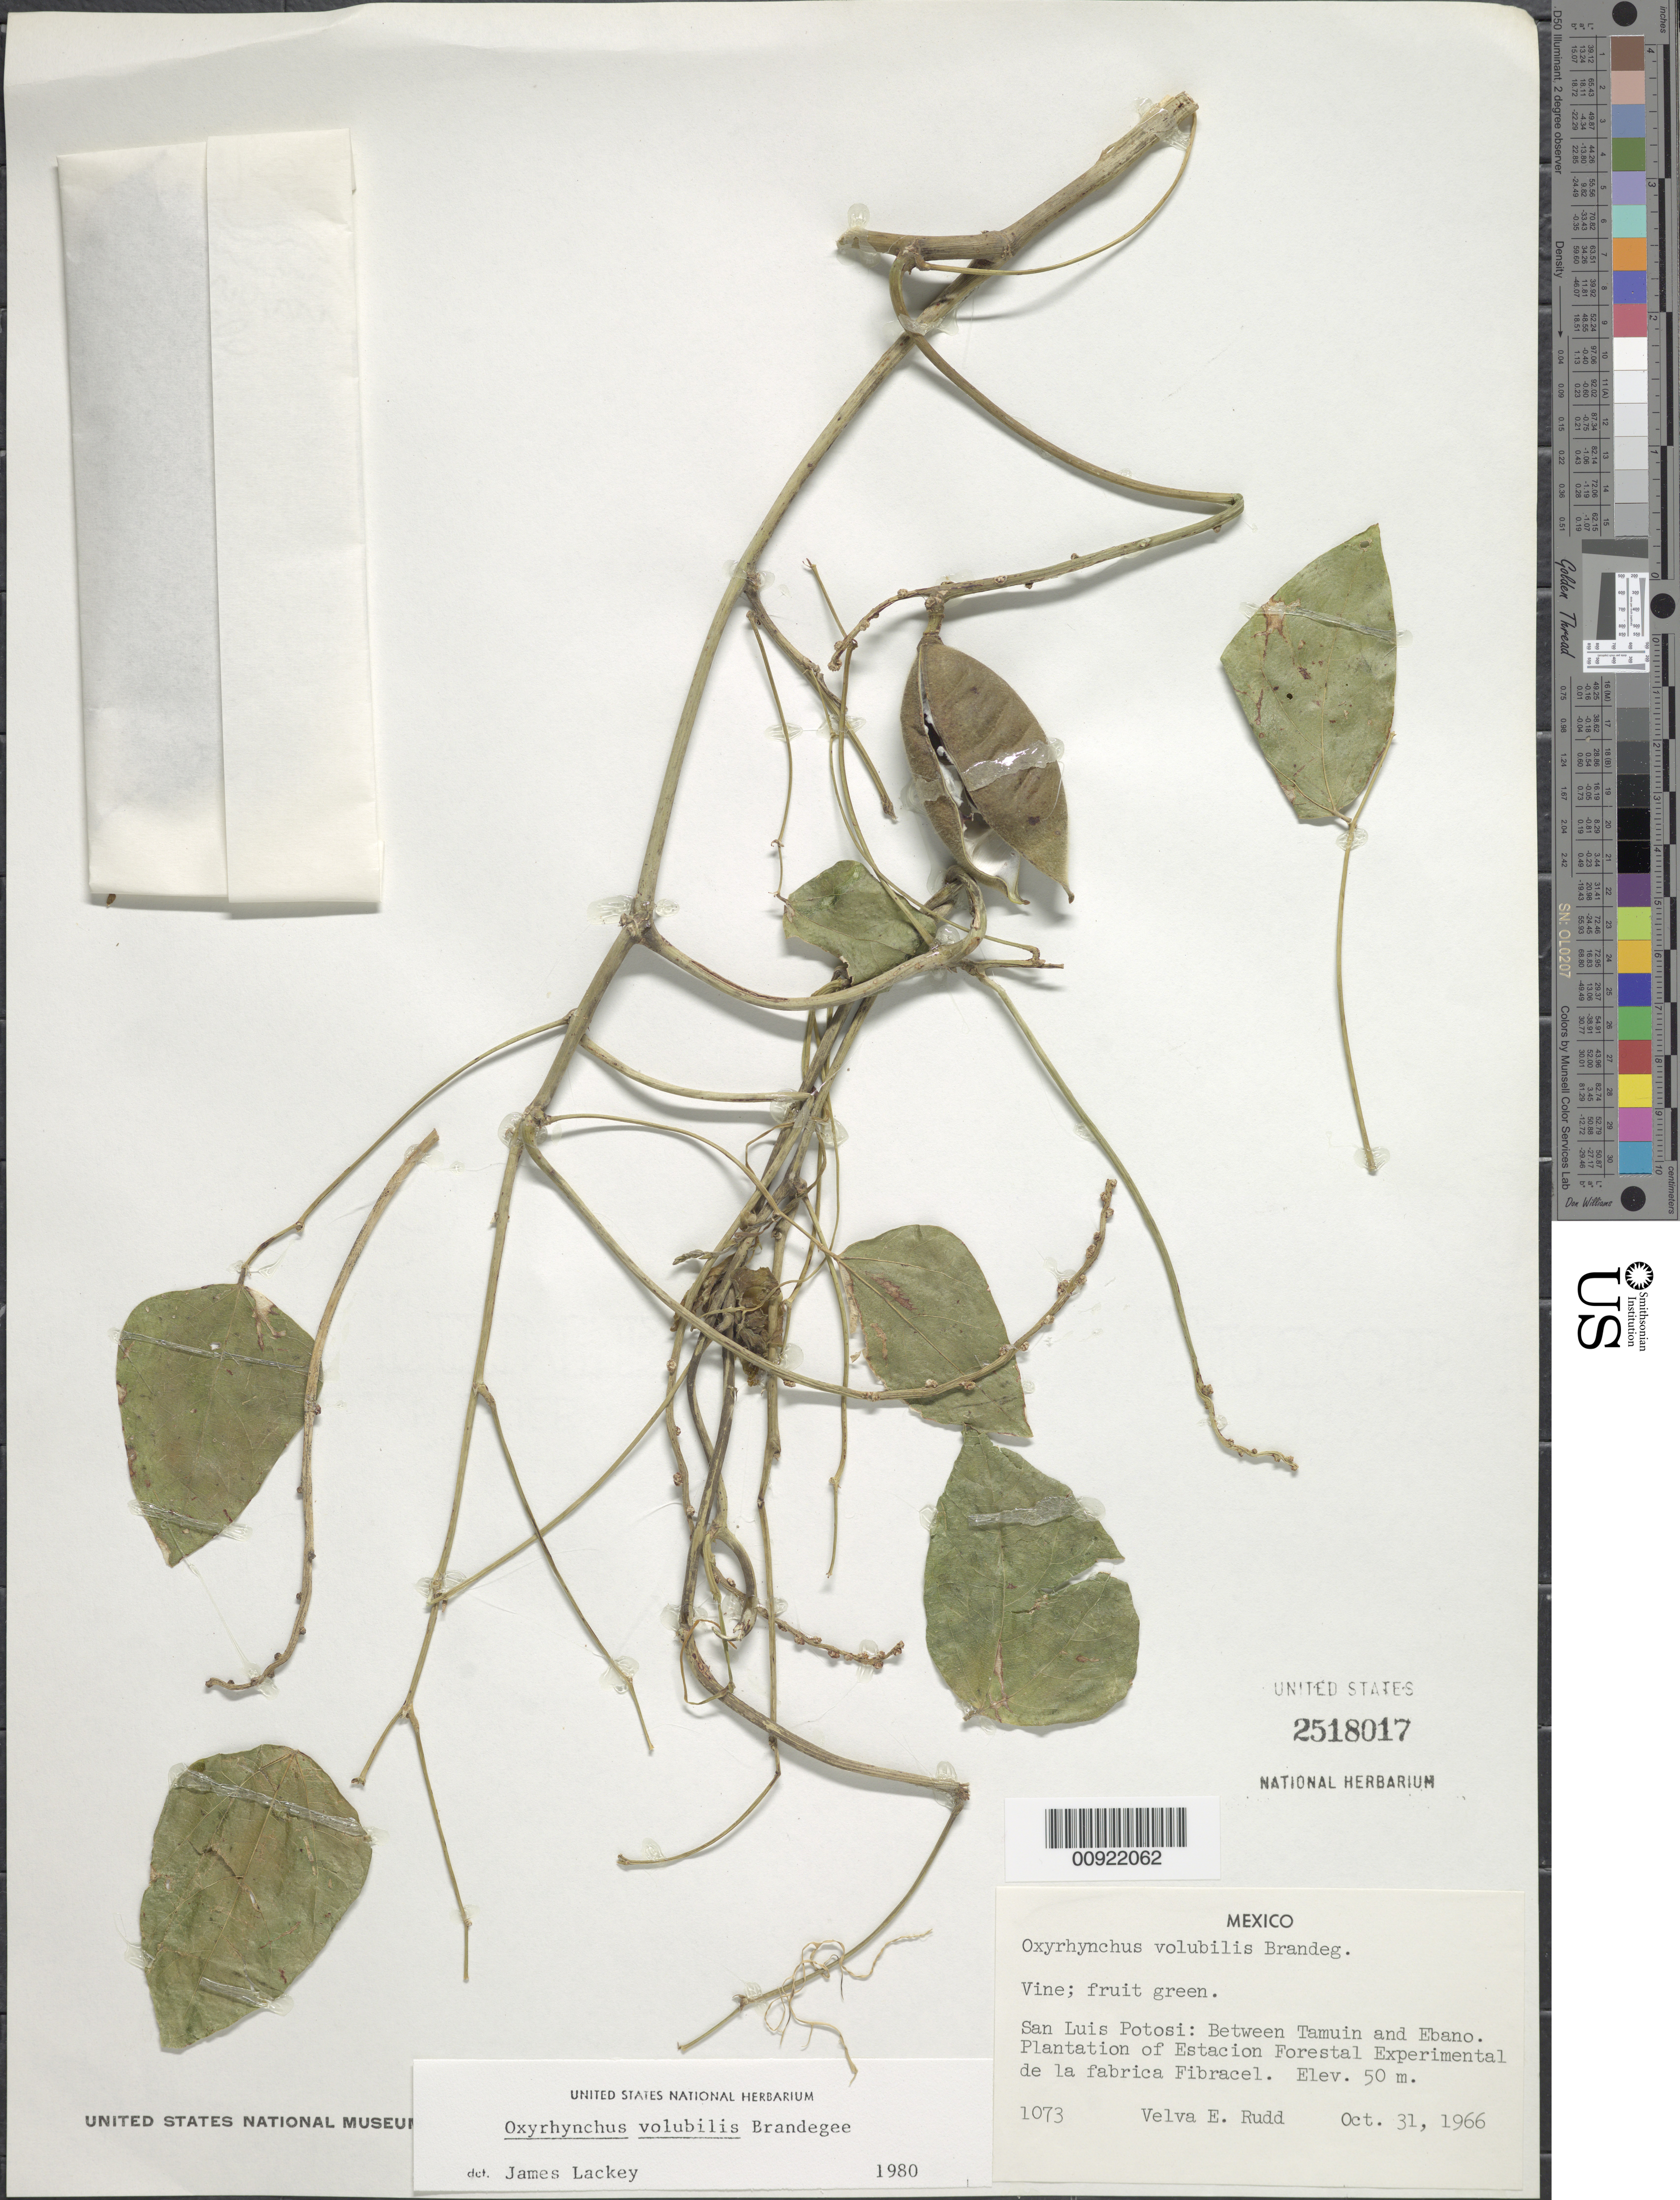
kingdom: Plantae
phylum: Tracheophyta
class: Magnoliopsida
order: Fabales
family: Fabaceae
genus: Oxyrhynchus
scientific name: Oxyrhynchus volubilis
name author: Brandegee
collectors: V. E. Rudd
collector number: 1073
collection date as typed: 31 Oct 1966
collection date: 1966-10-31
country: Mexico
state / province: San Luis Potosí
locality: San Luis Potosí: Between Tamuin and Ebano. Plantation of Estación Forestal Experimental de la fábrica Fibracel.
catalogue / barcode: US 2518017